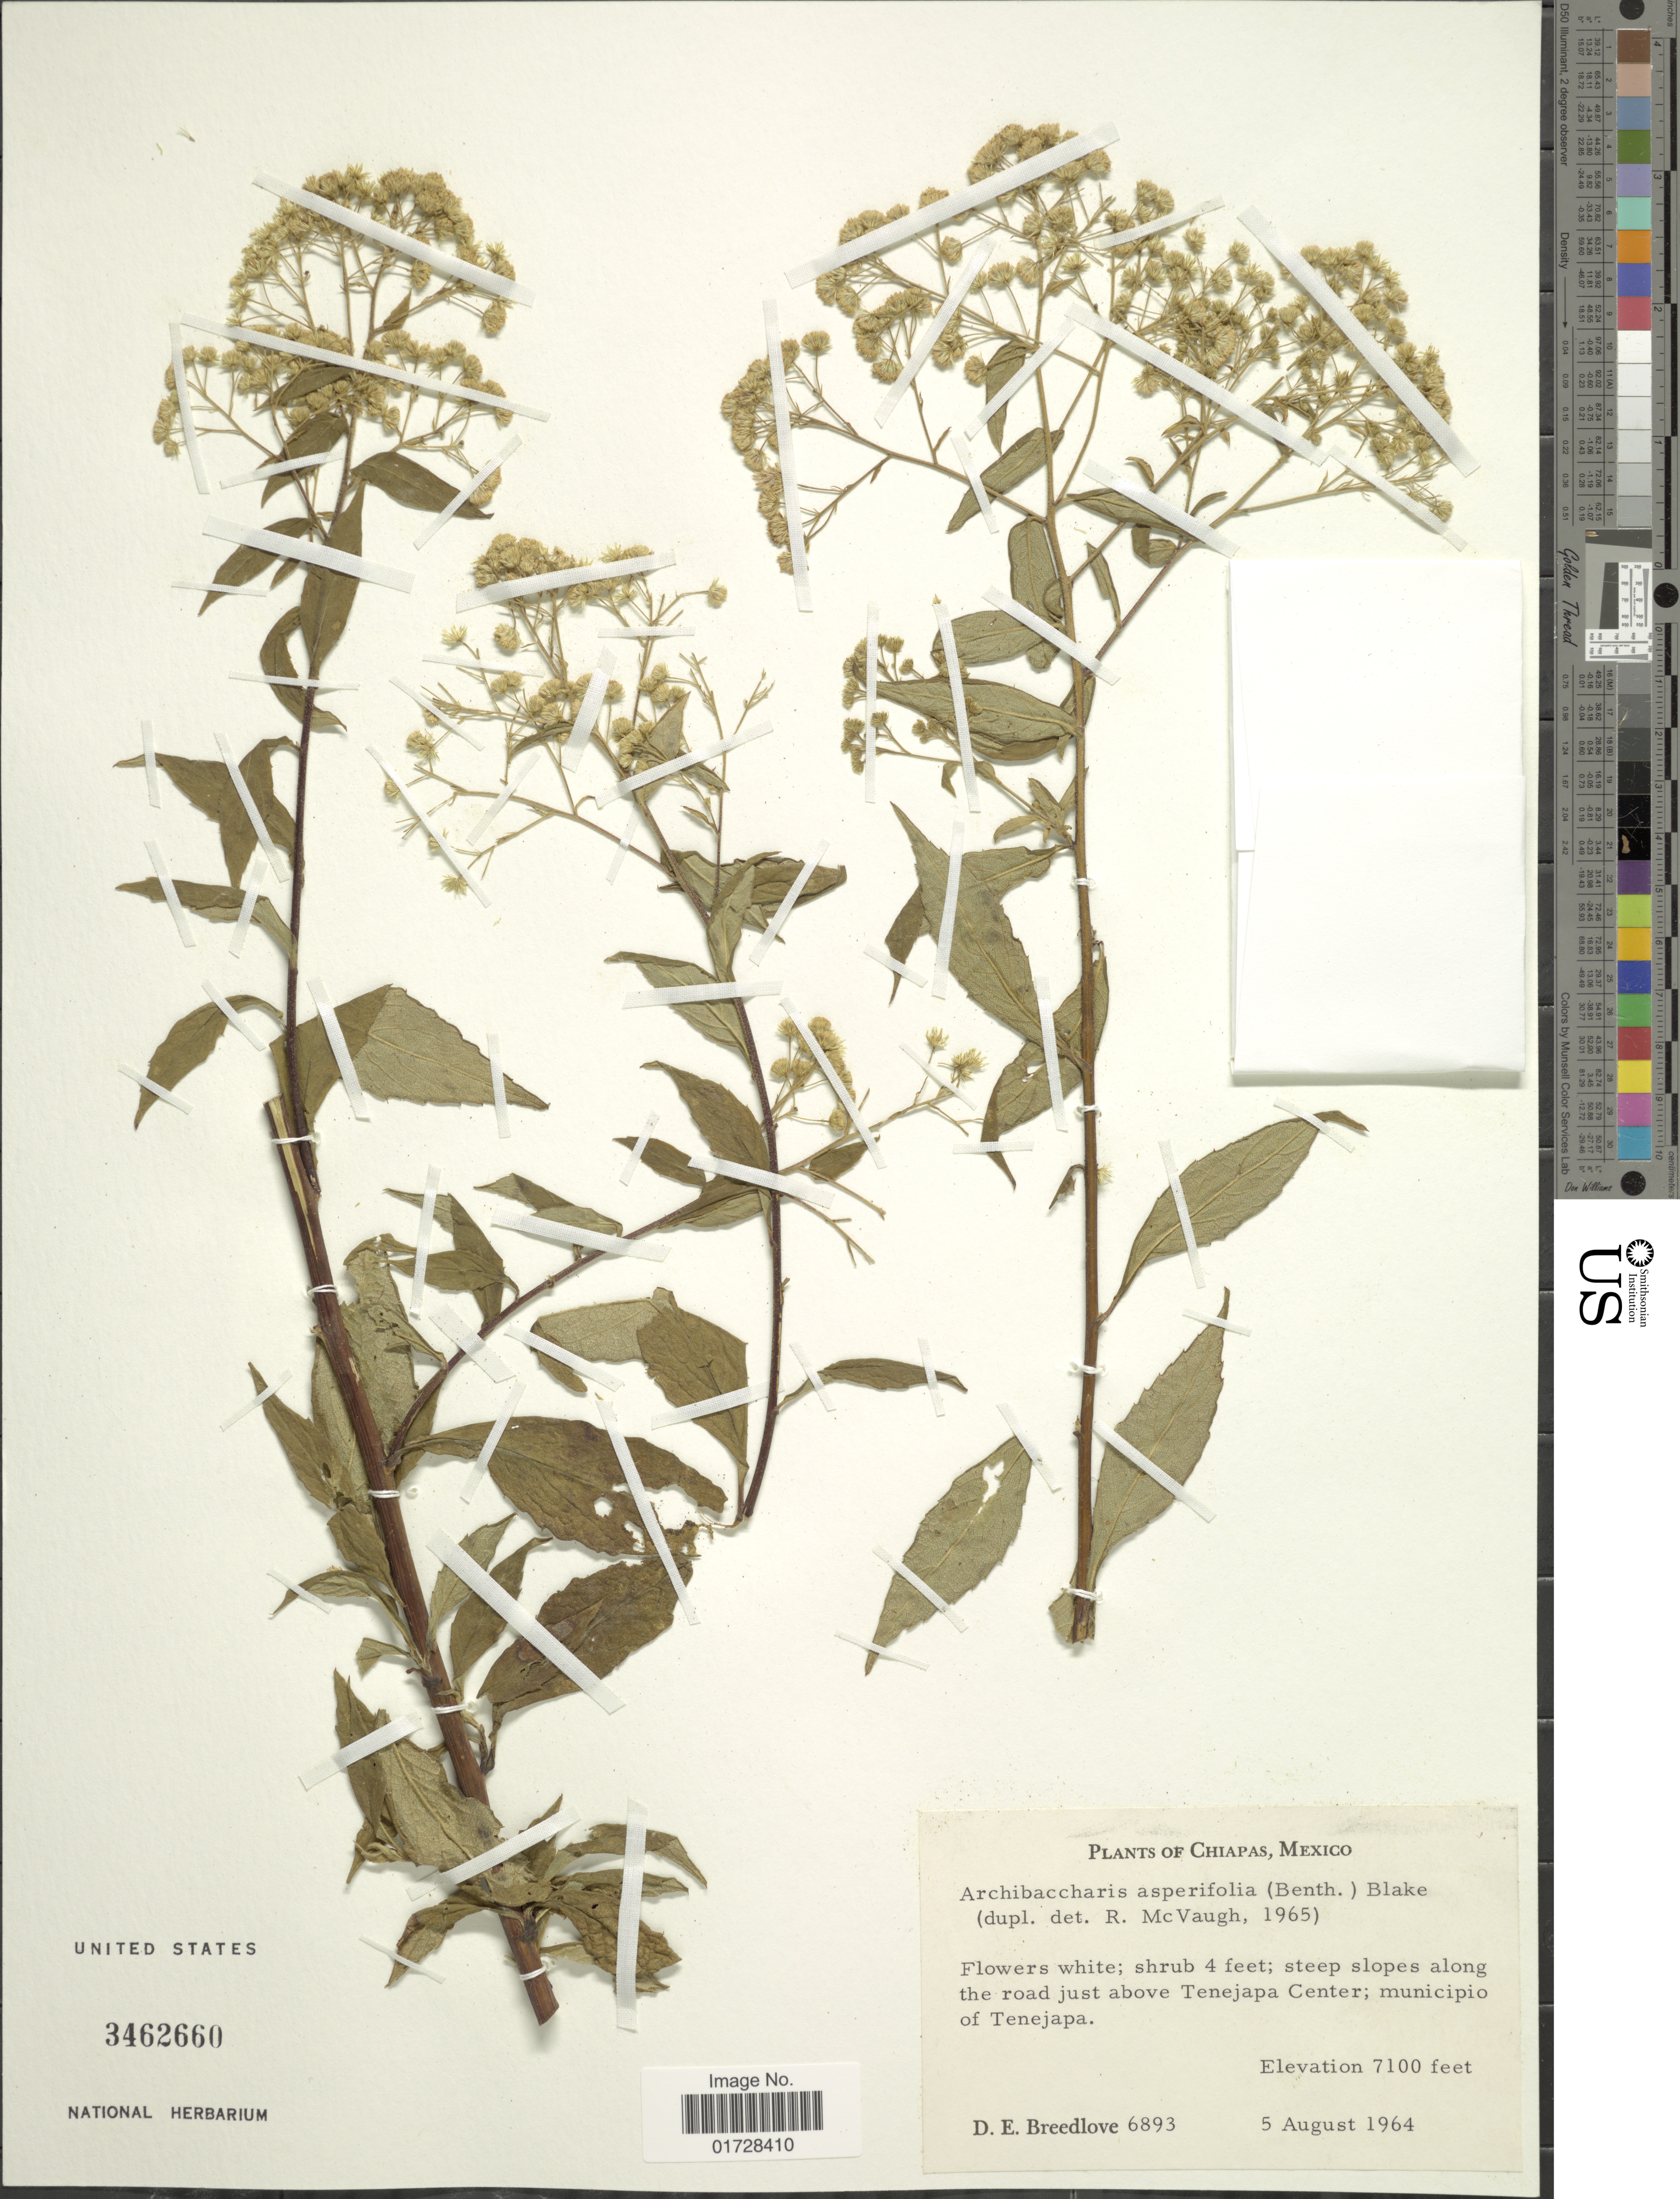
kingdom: Plantae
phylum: Tracheophyta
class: Magnoliopsida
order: Asterales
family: Asteraceae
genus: Archibaccharis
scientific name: Archibaccharis asperifolia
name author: (Benth.) S.F. Blake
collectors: D. E. Breedlove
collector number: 6893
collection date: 1964-08-05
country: Mexico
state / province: Chiapas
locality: Slopes along the road just above Tenejapa Center, municipio of Tenejapa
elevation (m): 2164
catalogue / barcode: US 3462660